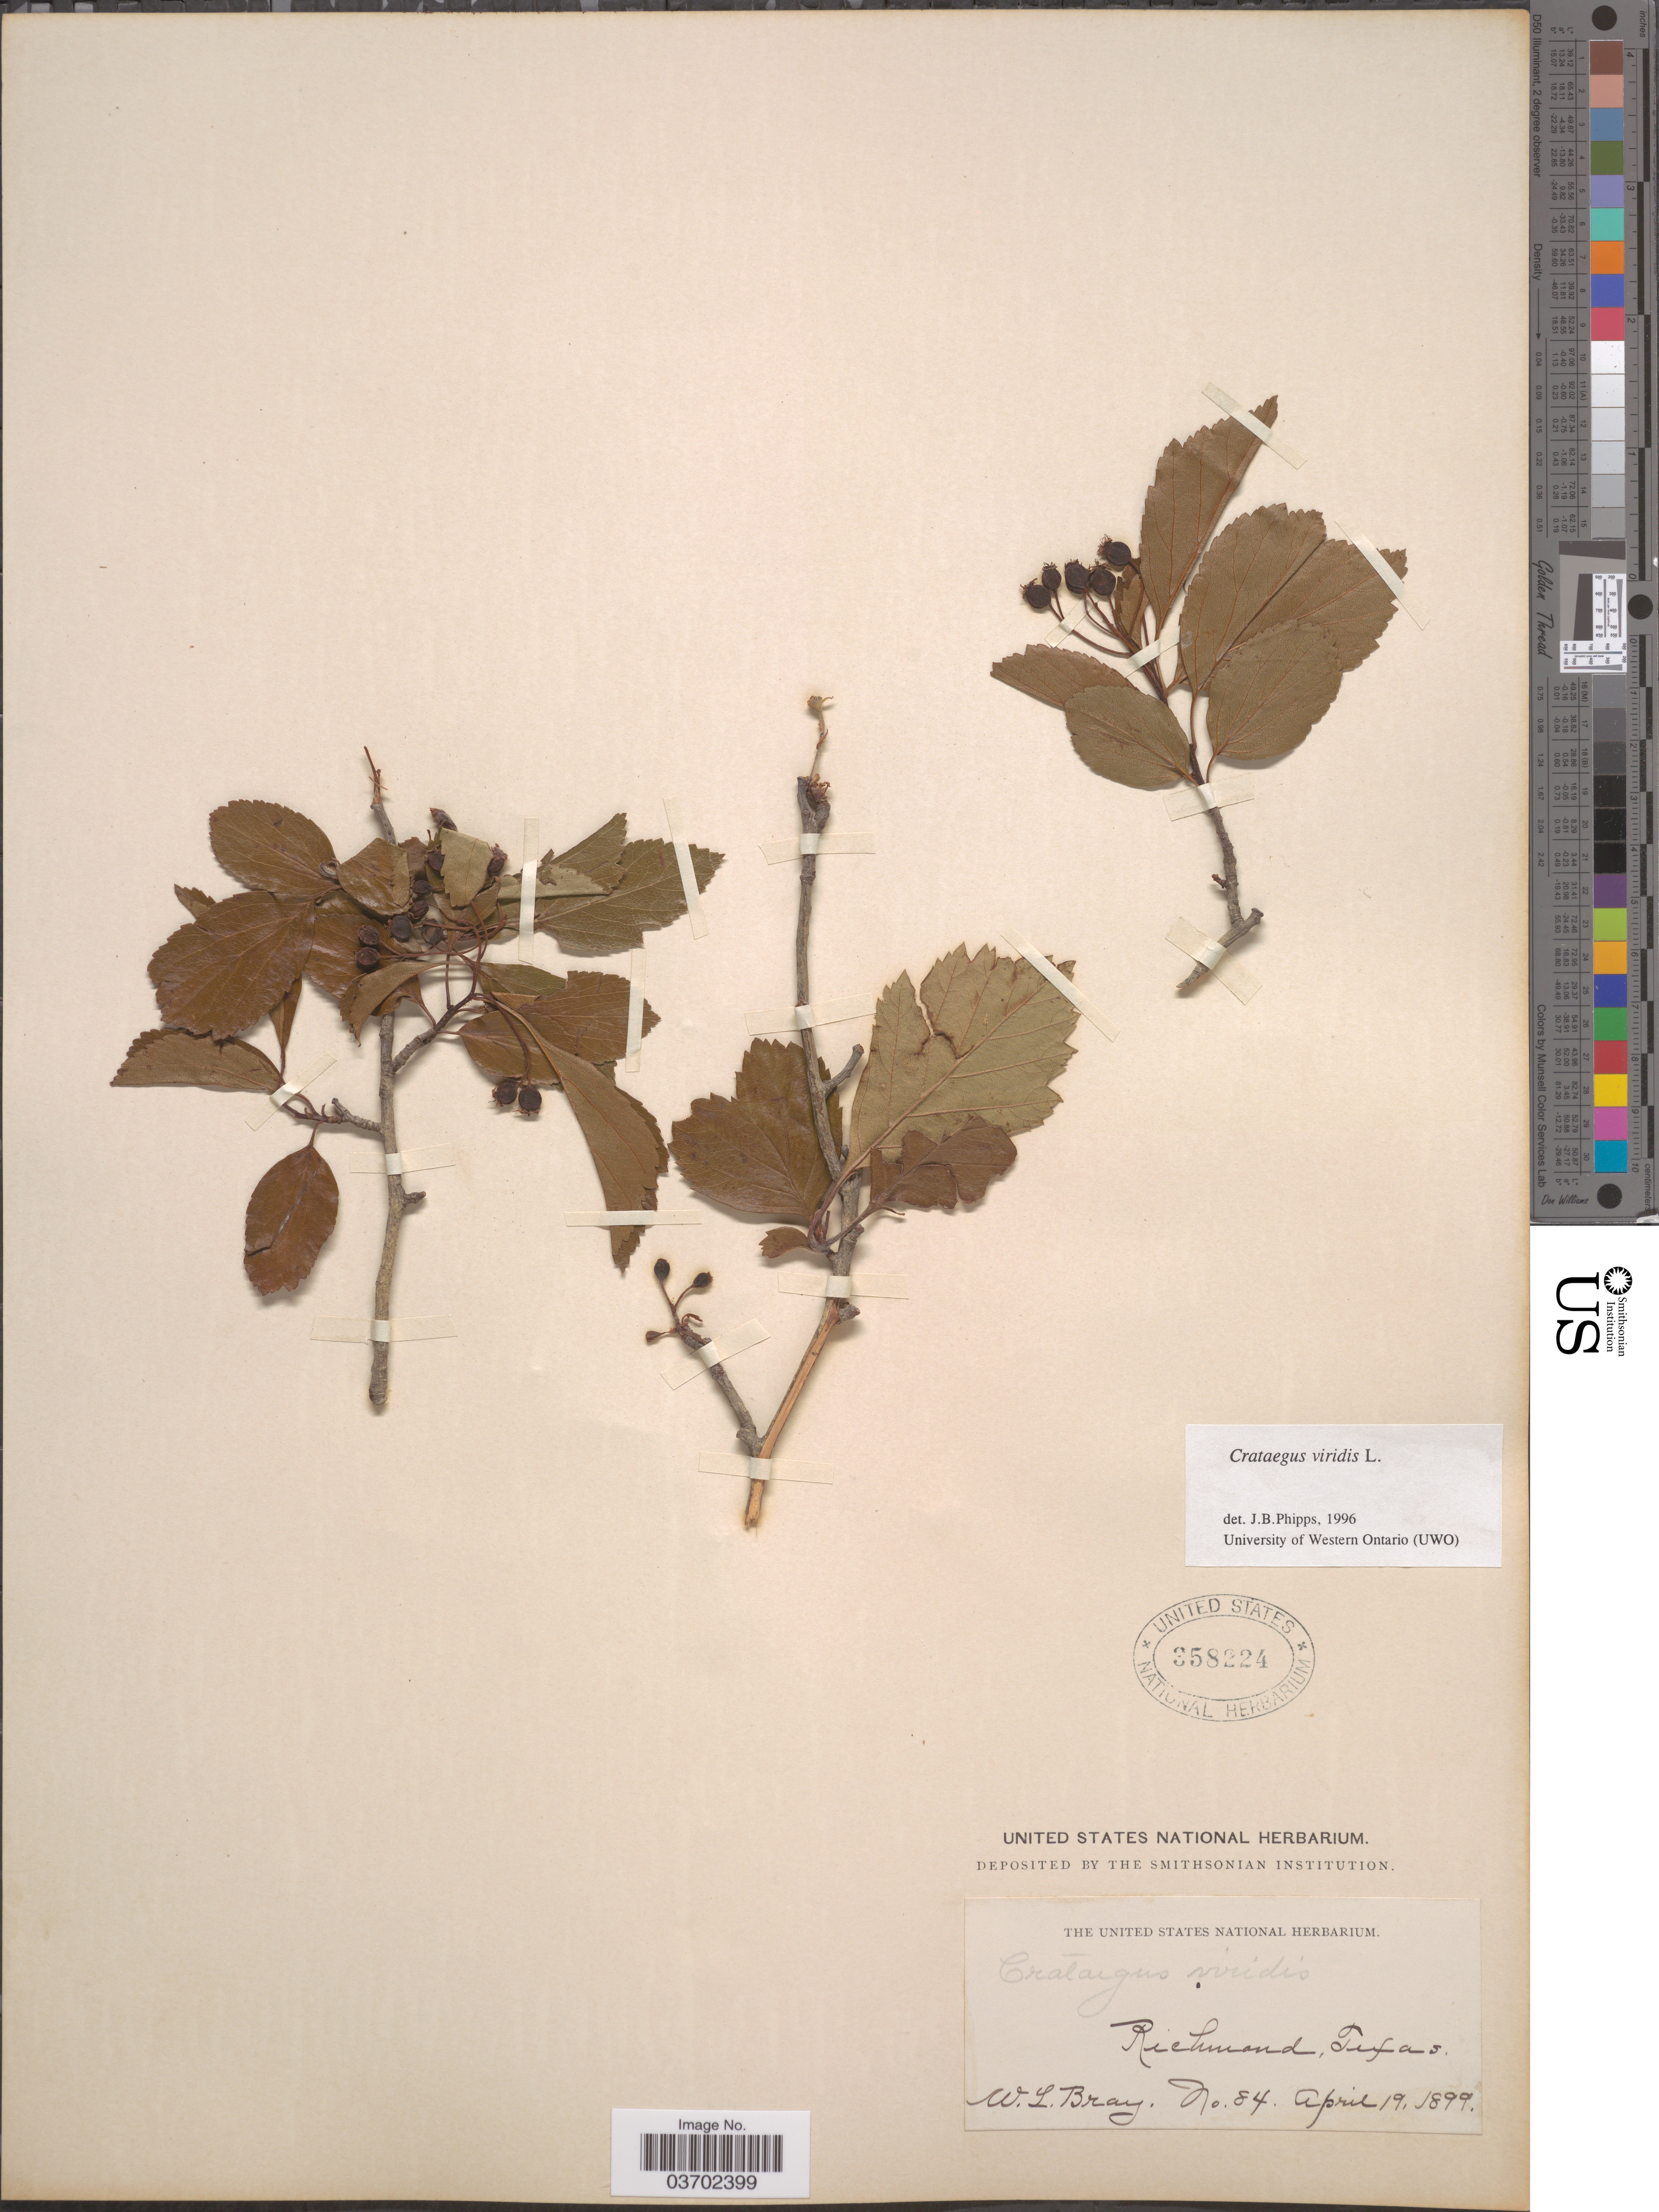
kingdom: Plantae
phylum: Tracheophyta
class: Magnoliopsida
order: Rosales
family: Rosaceae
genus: Crataegus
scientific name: Crataegus viridis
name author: L.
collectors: W. L. Bray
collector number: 84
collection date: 1899-04-19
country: United States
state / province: Texas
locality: Richmond.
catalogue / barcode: US 358224